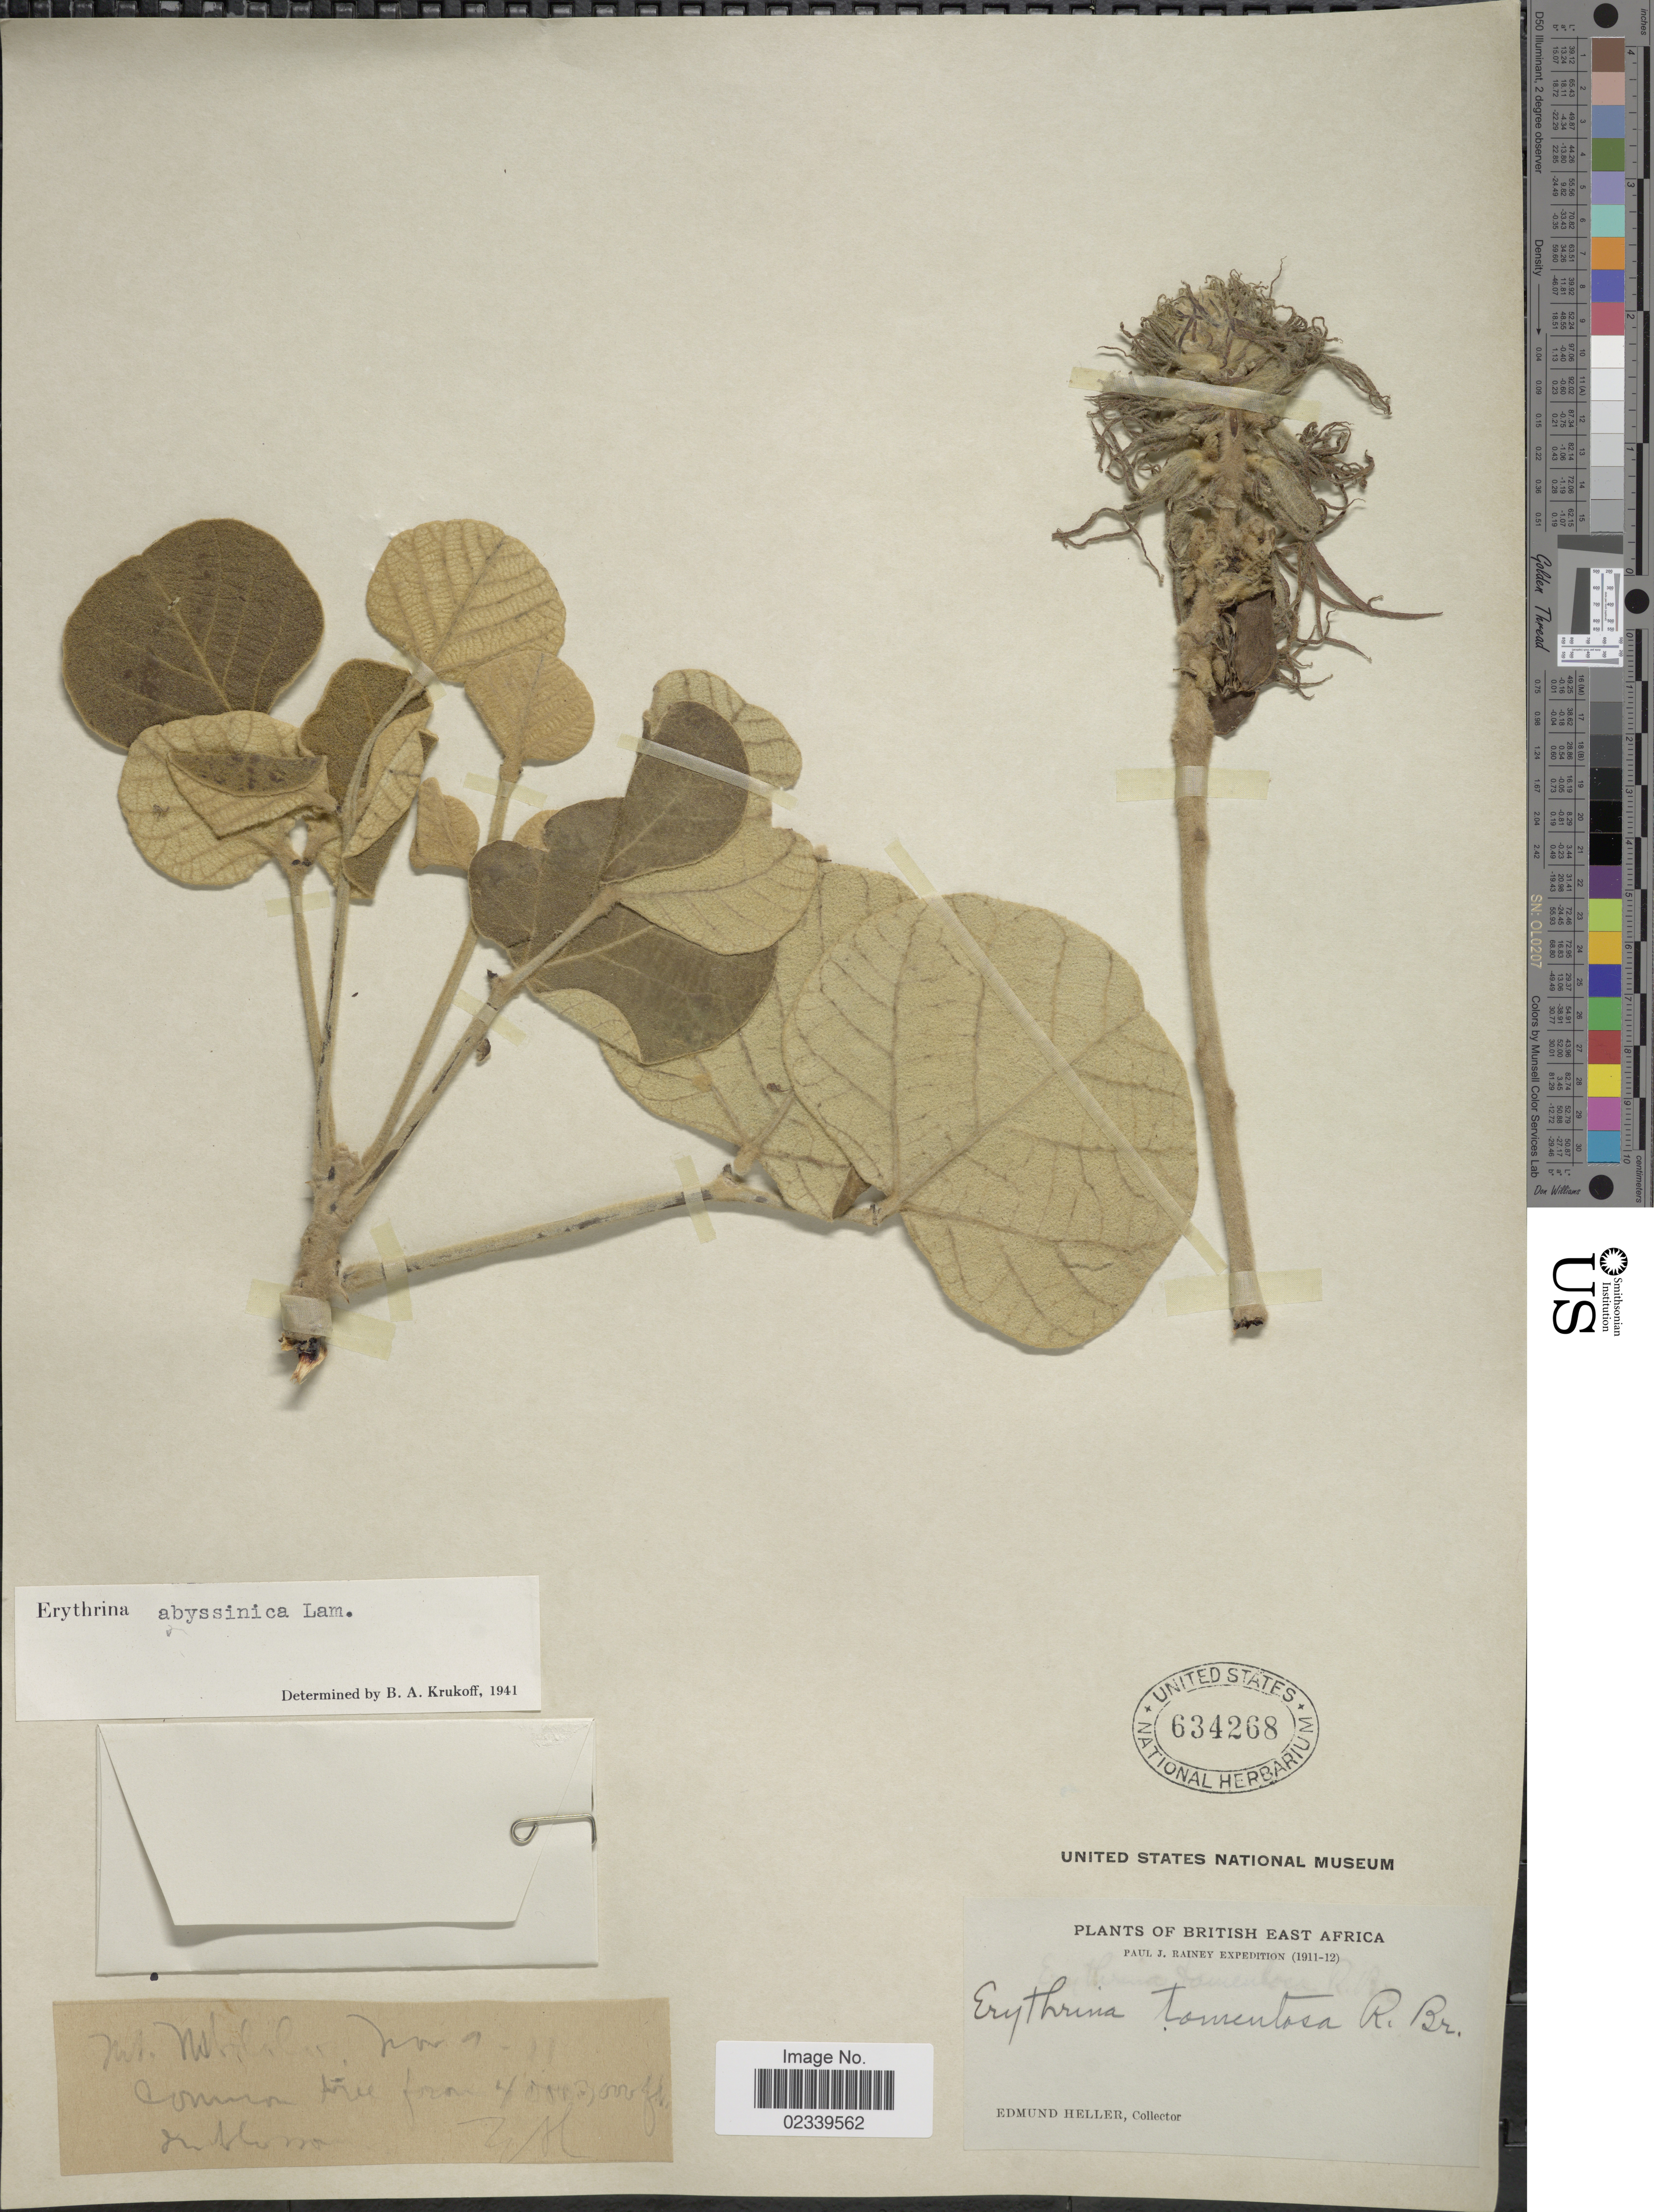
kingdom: Plantae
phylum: Tracheophyta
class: Magnoliopsida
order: Fabales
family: Fabaceae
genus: Erythrina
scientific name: Erythrina abyssinica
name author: Lam.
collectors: E. Heller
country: Kenya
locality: British East Africa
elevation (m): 914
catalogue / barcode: US 634268